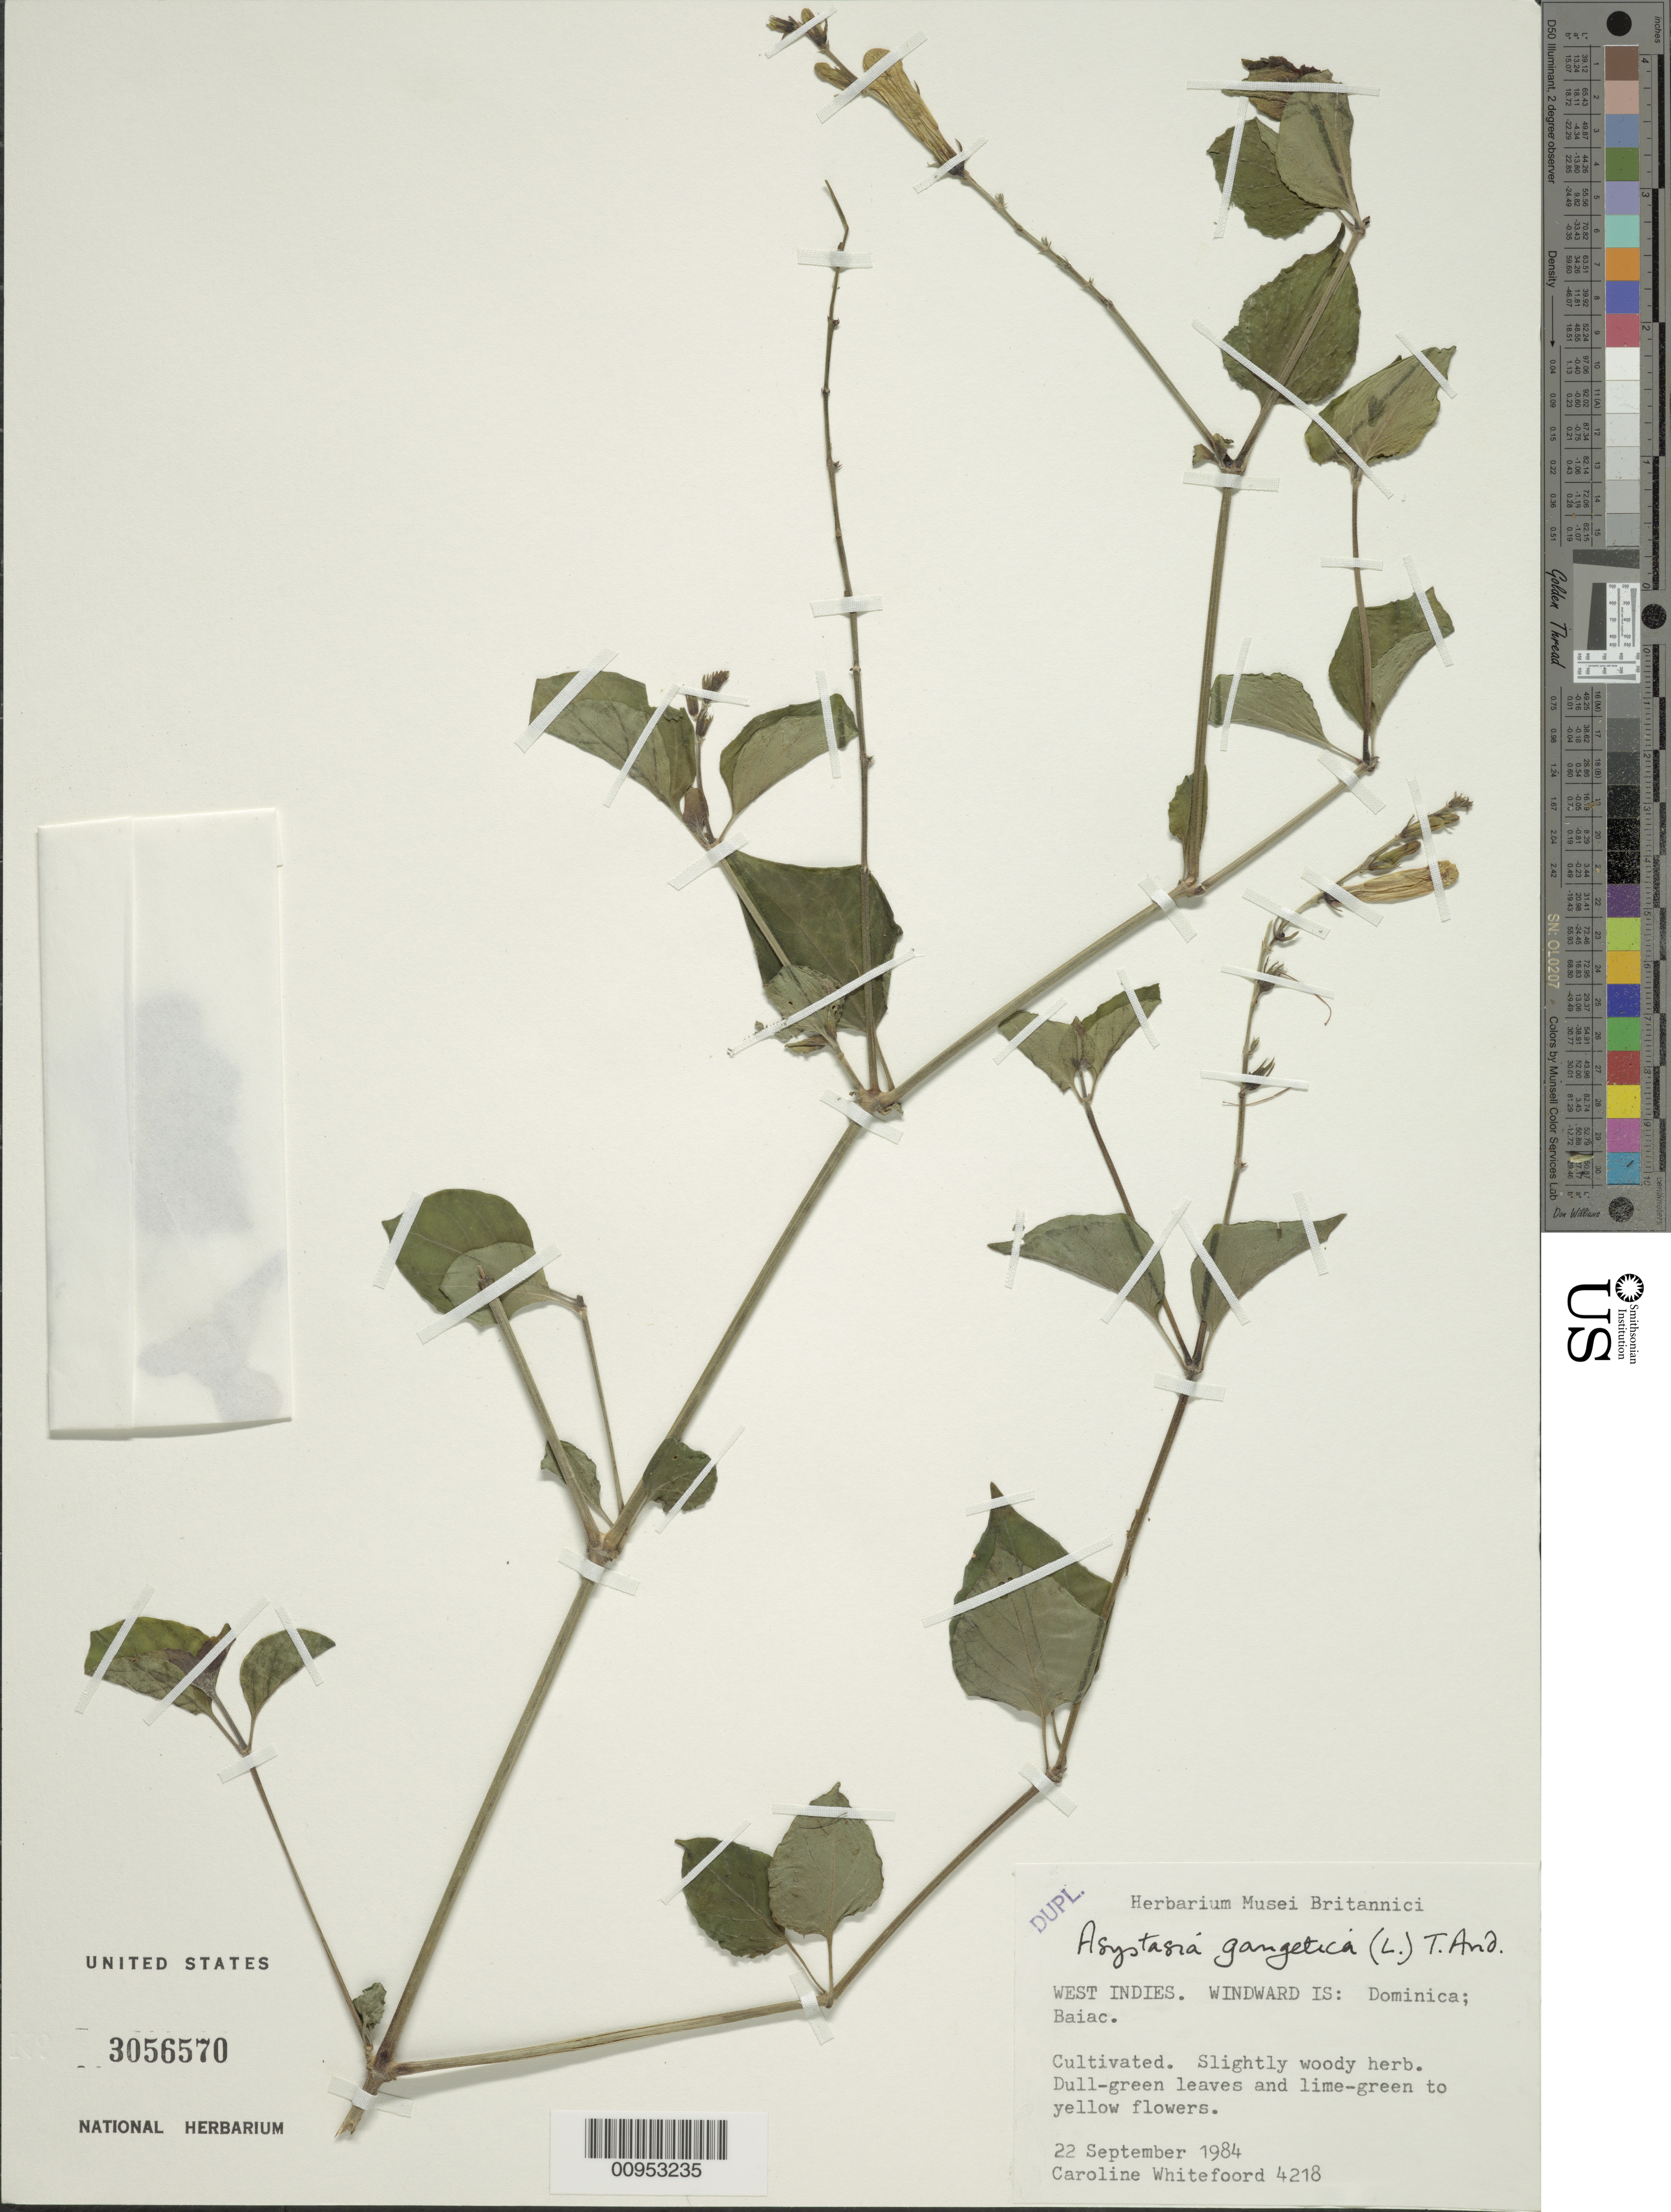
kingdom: Plantae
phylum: Tracheophyta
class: Magnoliopsida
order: Lamiales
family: Acanthaceae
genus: Asystasia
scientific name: Asystasia gangetica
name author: (L.) T. Anderson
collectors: C. Whitefoord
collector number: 4218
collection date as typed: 22 Sep 1984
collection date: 1984-09-22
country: Dominica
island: Dominica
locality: Baiac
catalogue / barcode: US 3056571